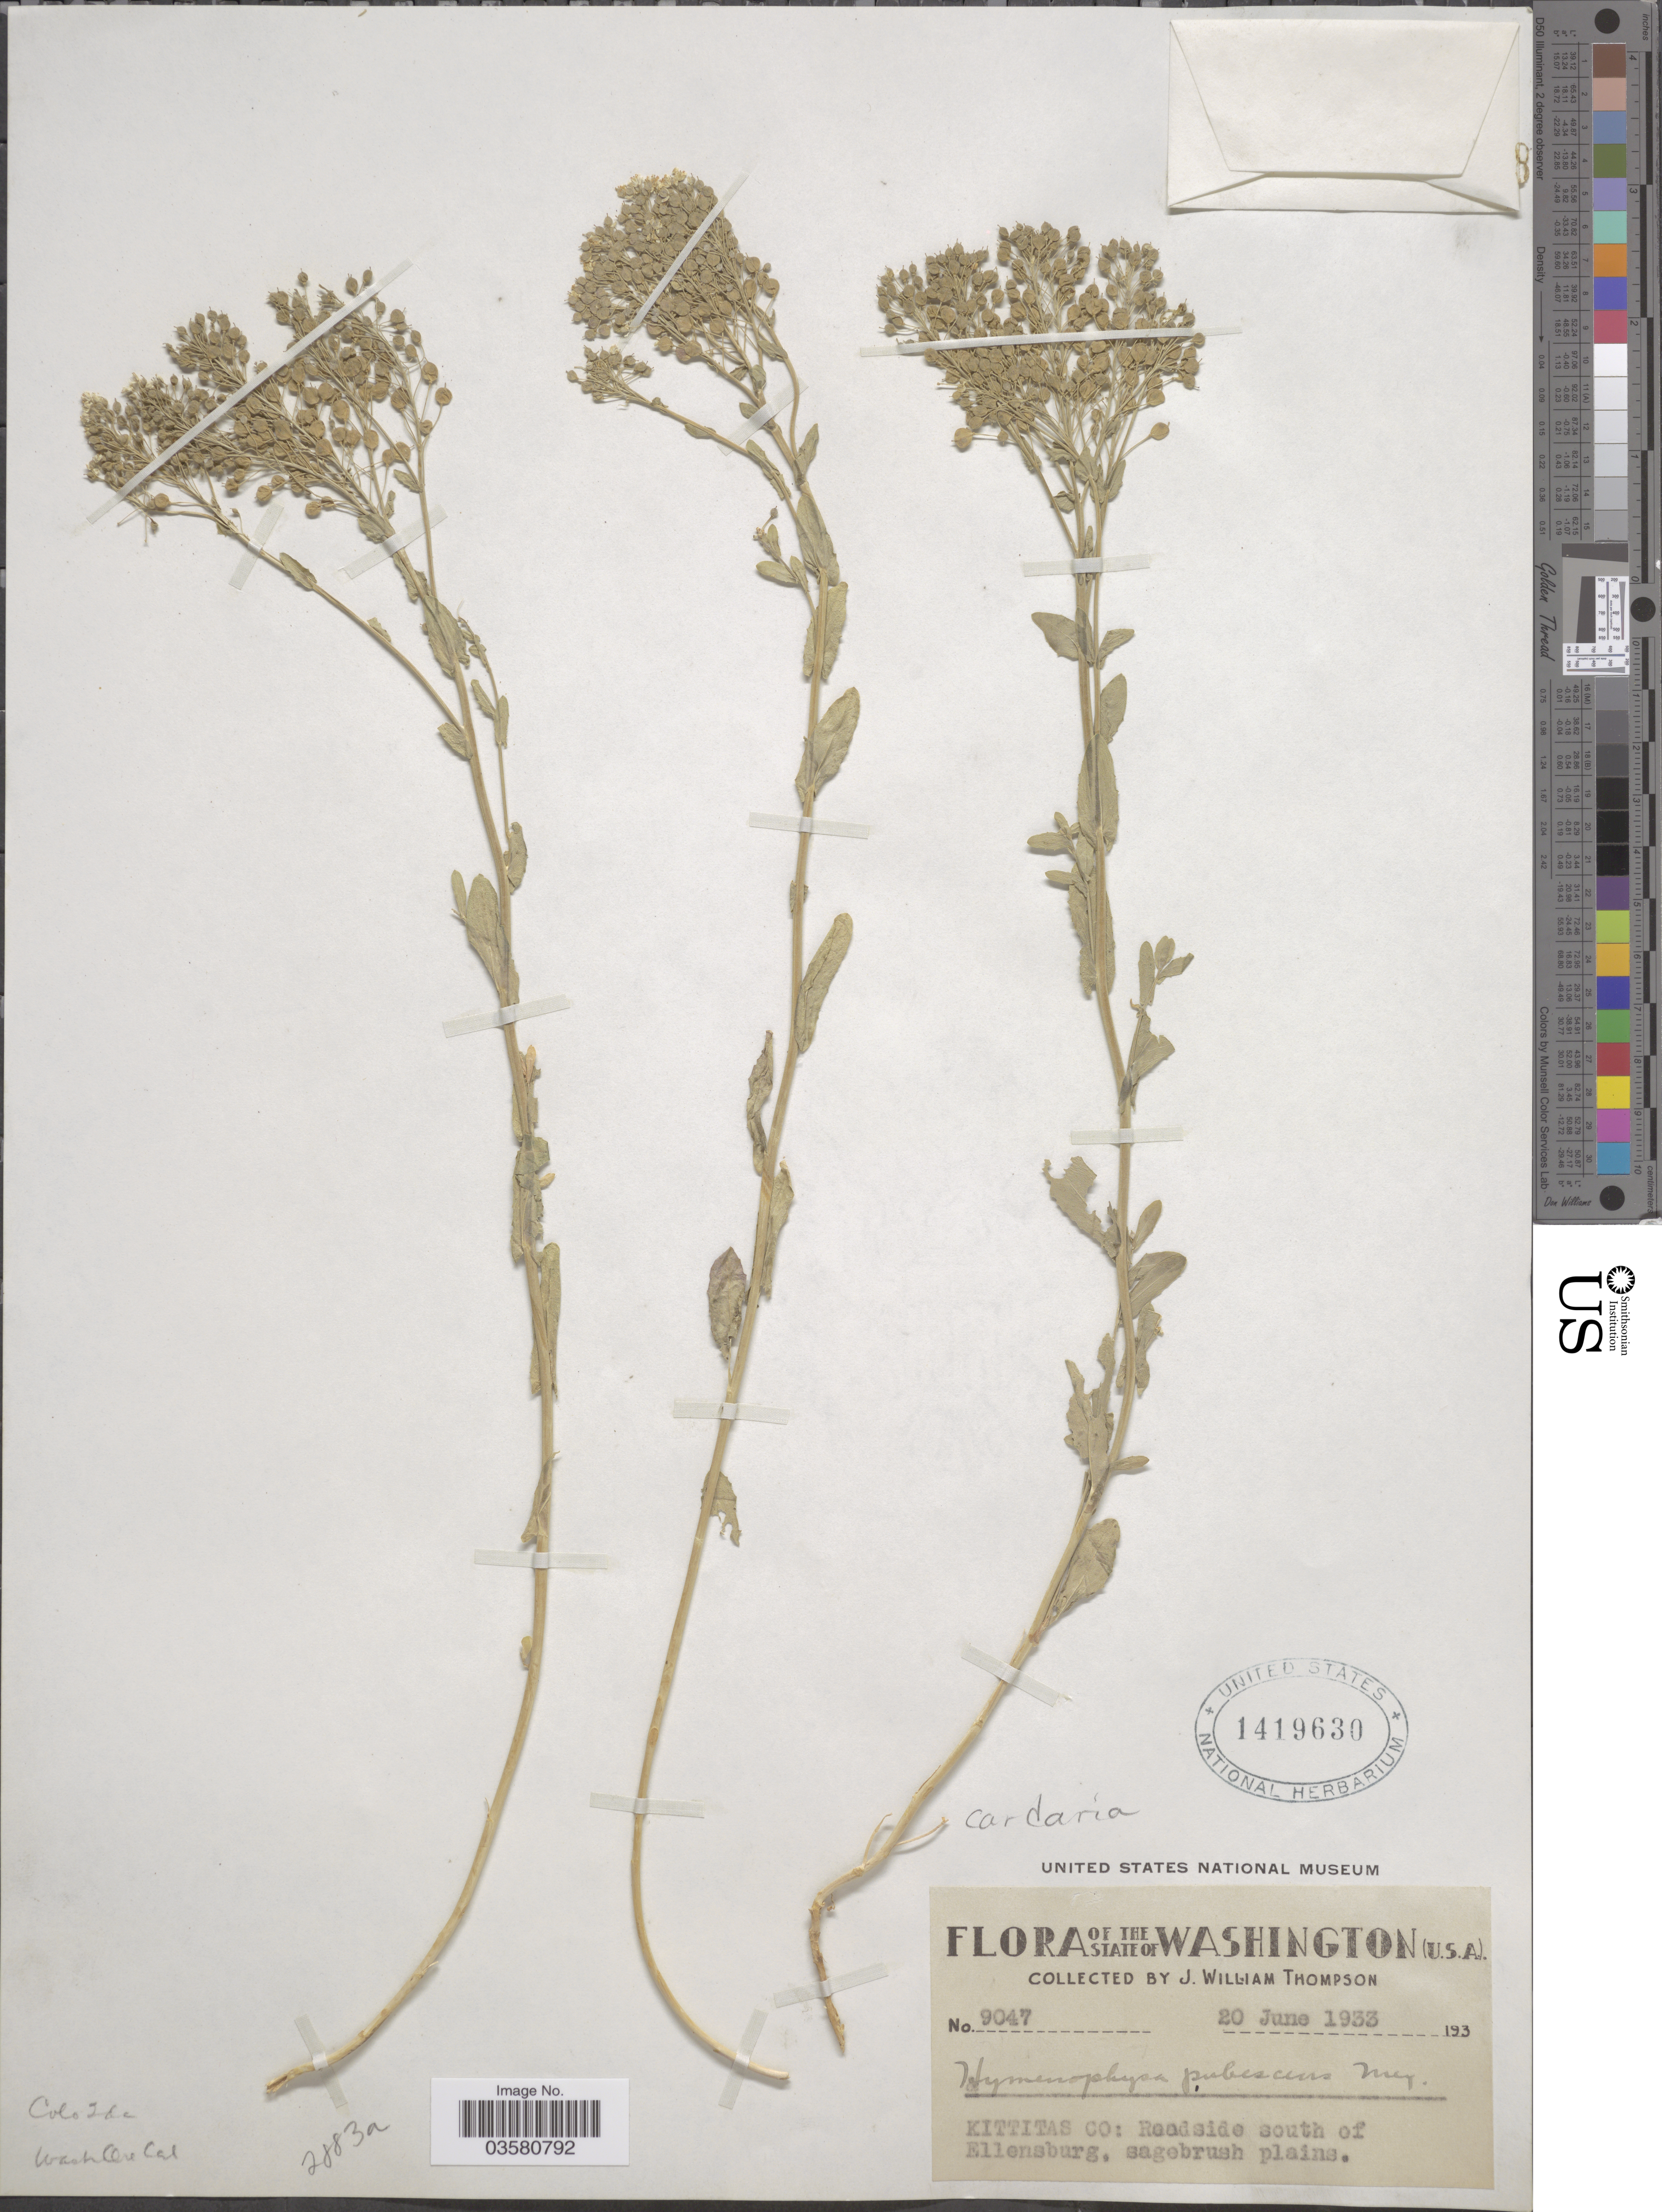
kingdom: Plantae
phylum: Tracheophyta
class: Magnoliopsida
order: Brassicales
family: Brassicaceae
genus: Lepidium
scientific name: Lepidium appelianum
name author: Al-Shehbaz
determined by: Strong, M. T., (US), Smithsonian Institution - National Museum of Natural History (UNITED STATES)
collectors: J. W. Thompson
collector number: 9047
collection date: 1933-06-20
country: United States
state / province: Washington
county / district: Kittitas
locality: Kittitas Co: Roadside south of Ellensburg.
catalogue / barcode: US 1419630